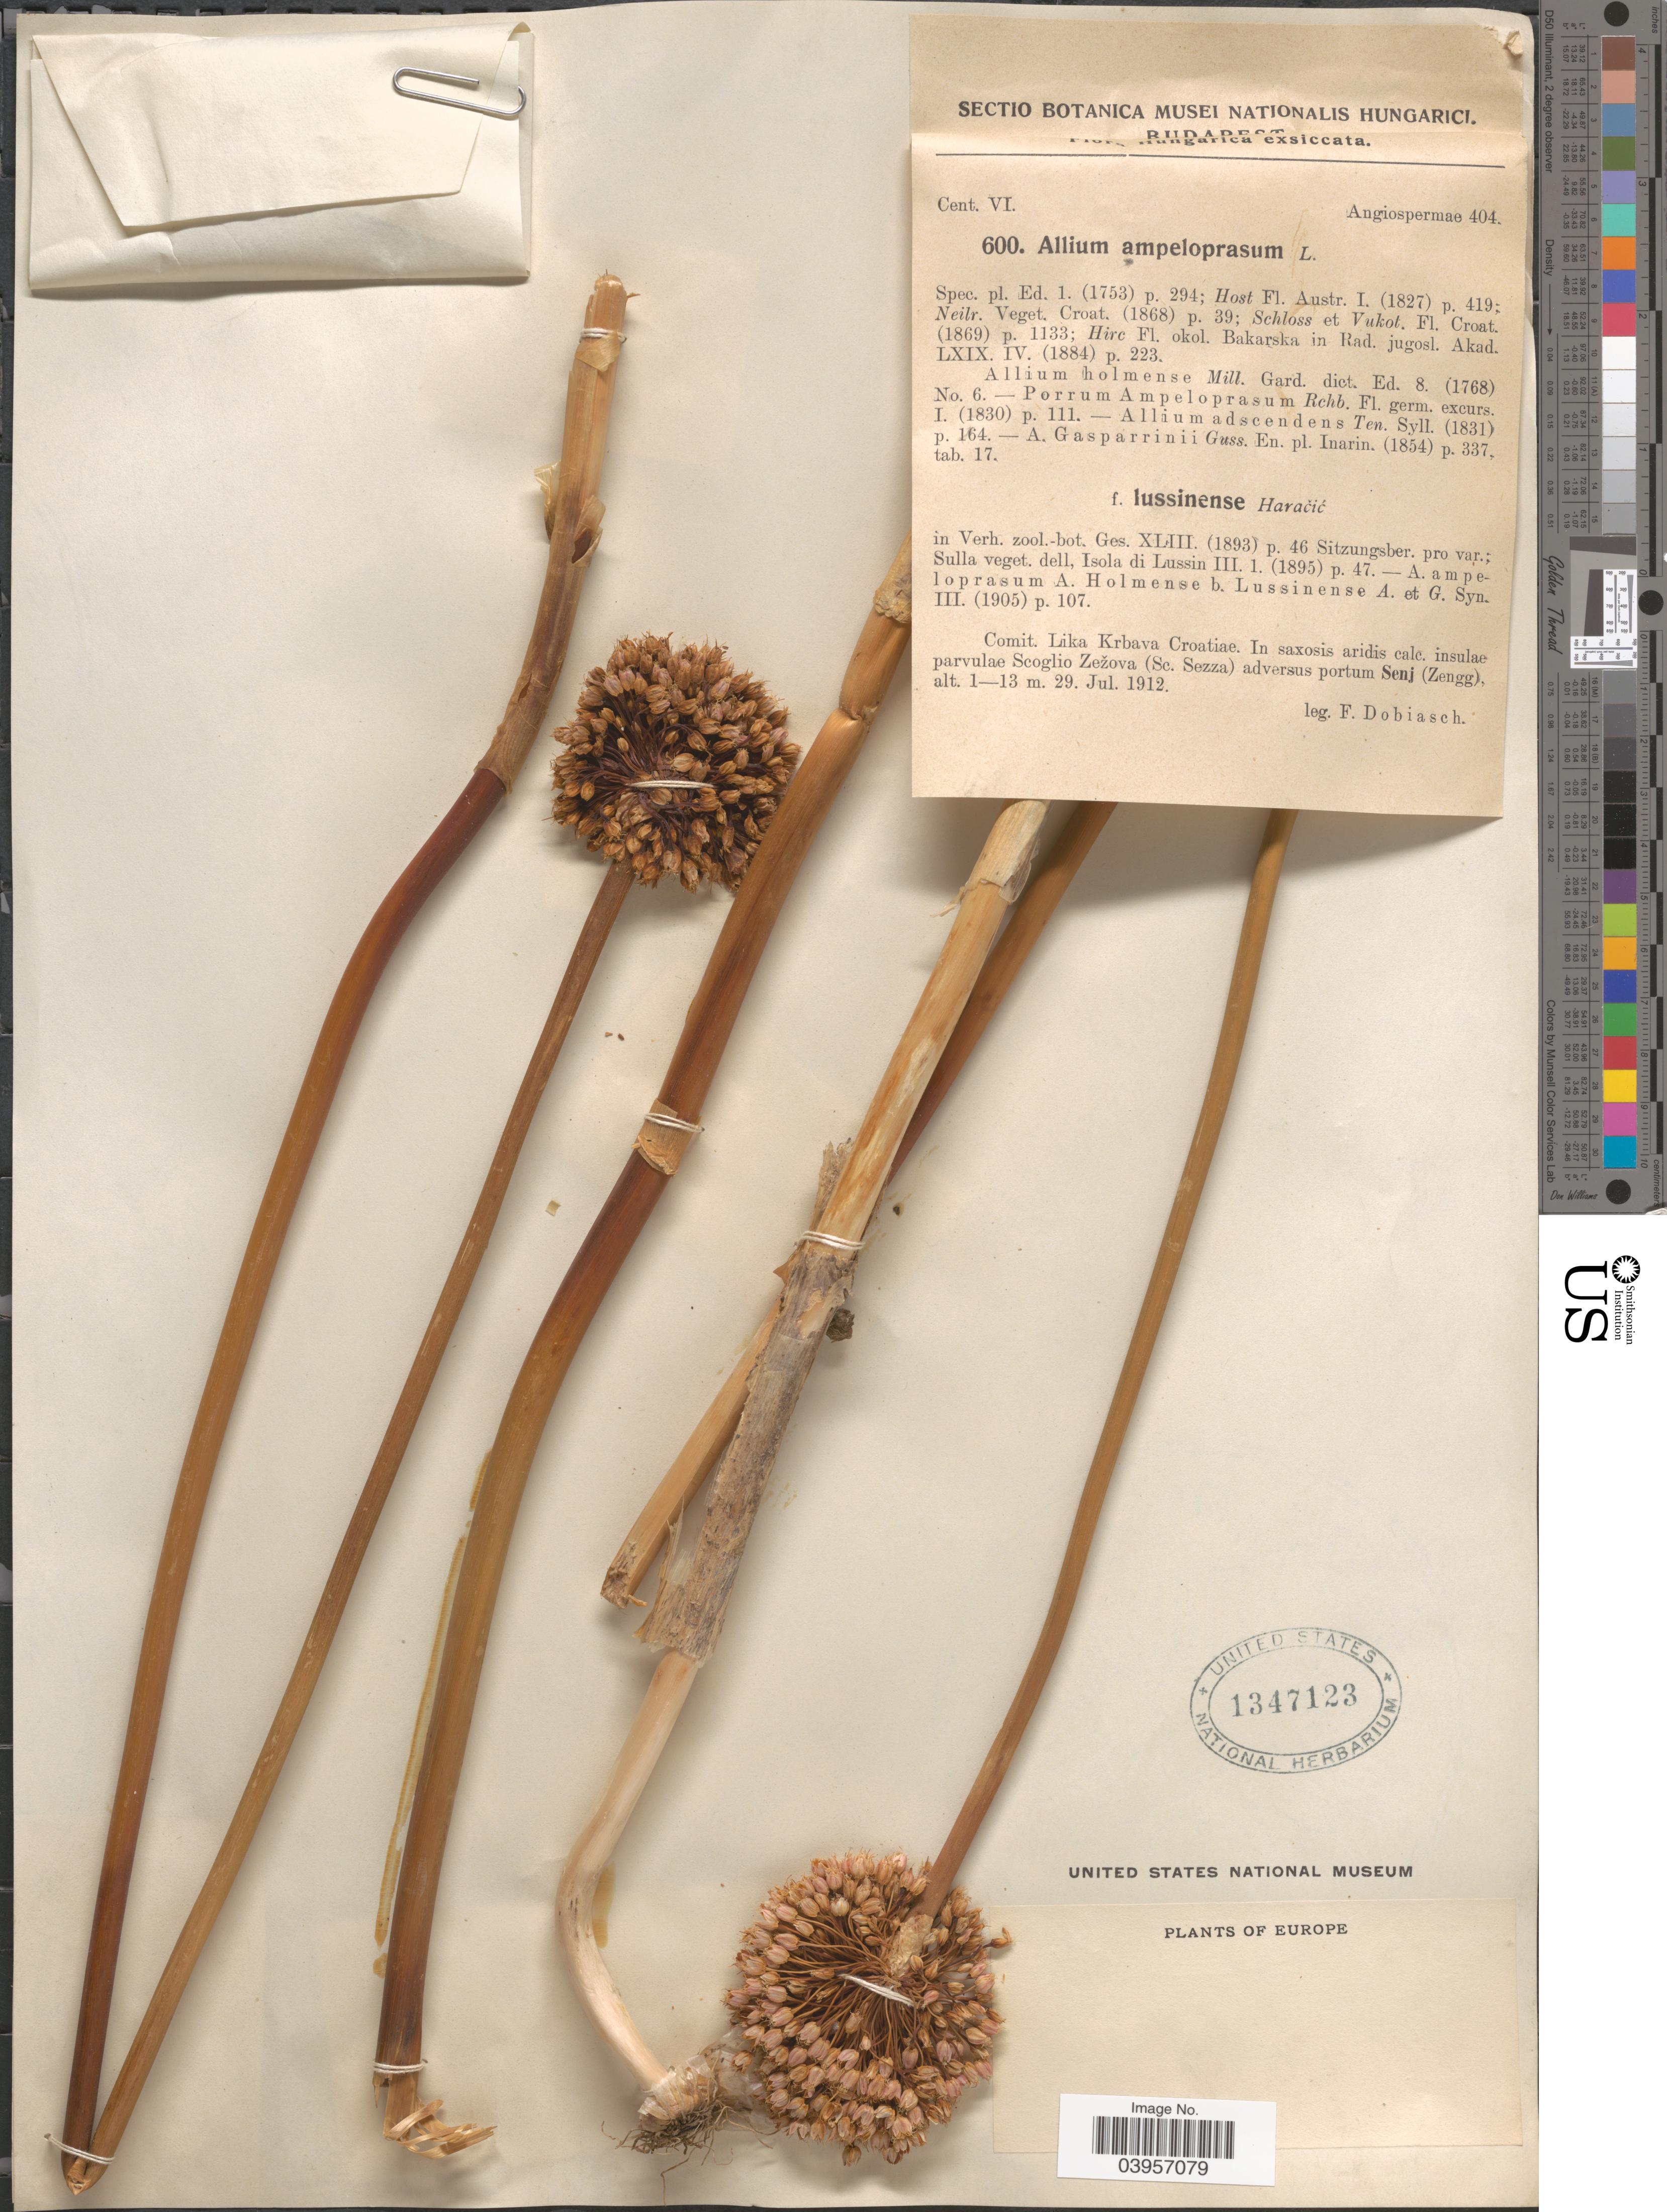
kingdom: Plantae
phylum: Tracheophyta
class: Liliopsida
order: Asparagales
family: Amaryllidaceae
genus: Allium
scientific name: Allium ampeloprasum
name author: L.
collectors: F. Dobiasch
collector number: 600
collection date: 1912-07-29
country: Croatia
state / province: Lika-Senj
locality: Comit. Lika Krbava Croatiae. In saxosis aridis calc. insulae parvulae Scoglio Zežova (Sc. Sezza) adversus portum Senj (Zengg).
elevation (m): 1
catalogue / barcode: US 1347123